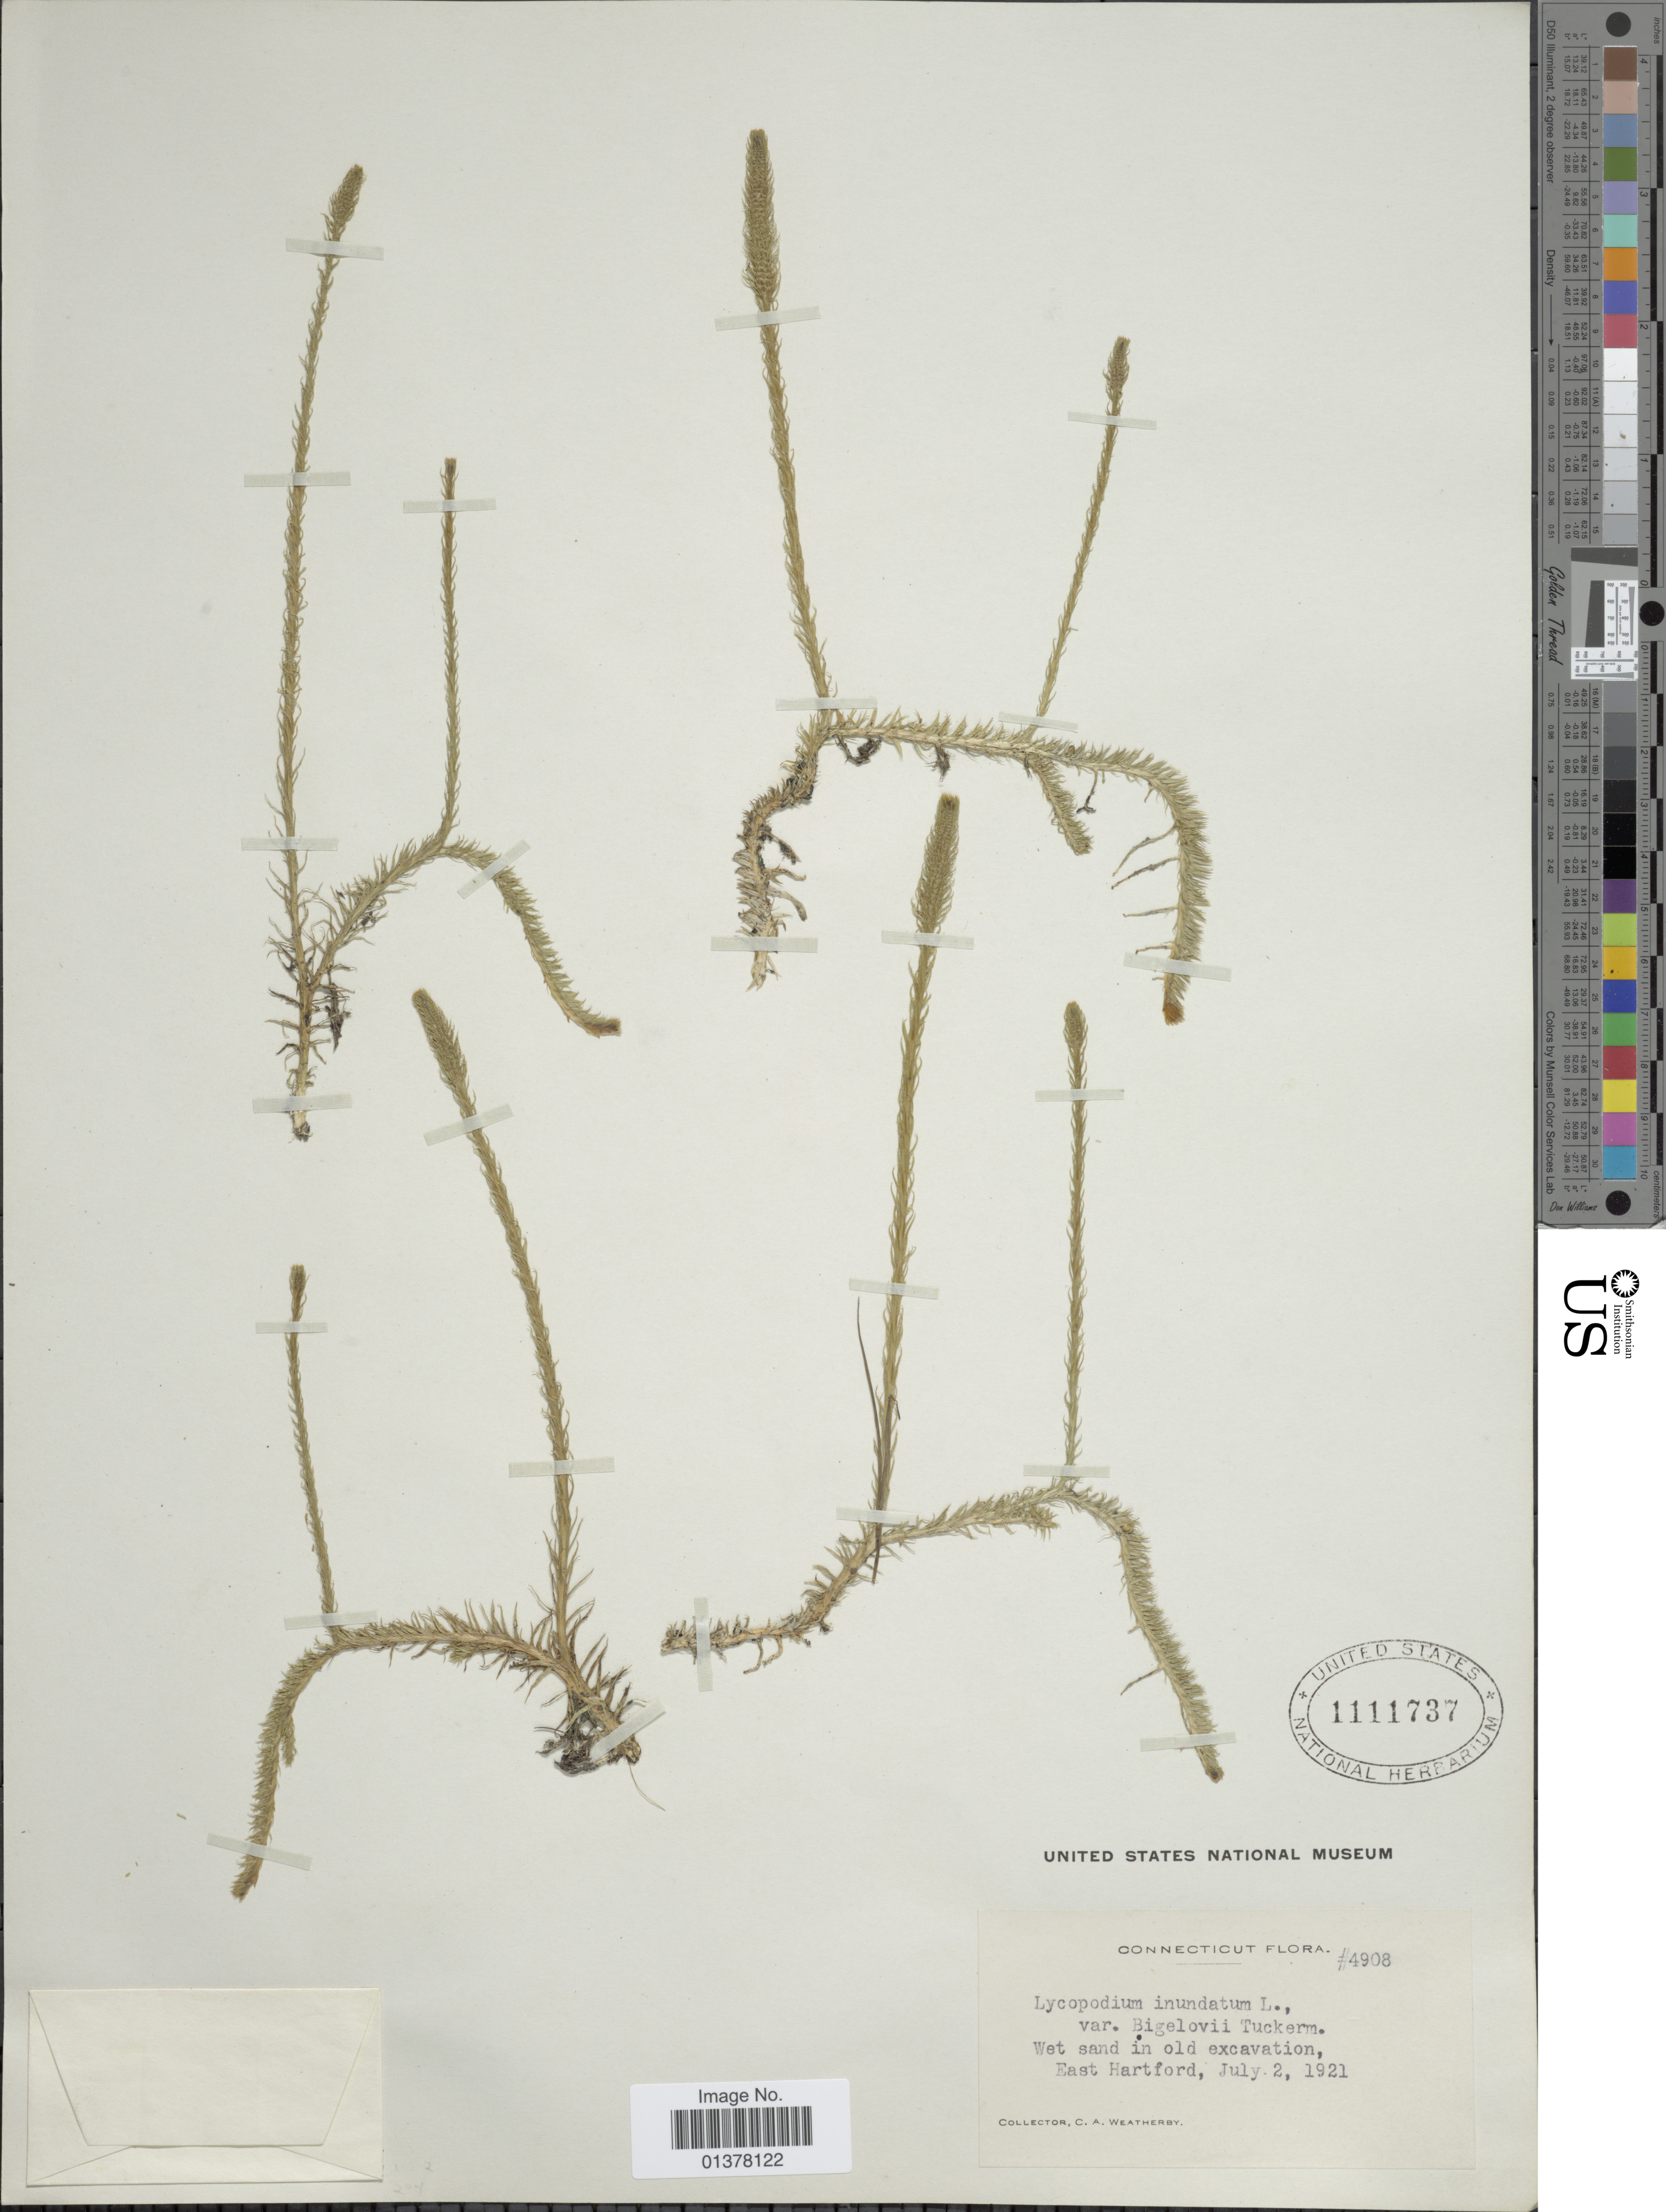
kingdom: Plantae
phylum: Tracheophyta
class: Lycopodiopsida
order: Lycopodiales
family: Lycopodiaceae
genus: Lycopodiella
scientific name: Lycopodiella appressa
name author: (Chapm.) Cranfill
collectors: C. A. Weatherby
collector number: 4908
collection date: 1921-07-02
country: United States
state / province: Connecticut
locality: East Hartford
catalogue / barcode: US 1111737